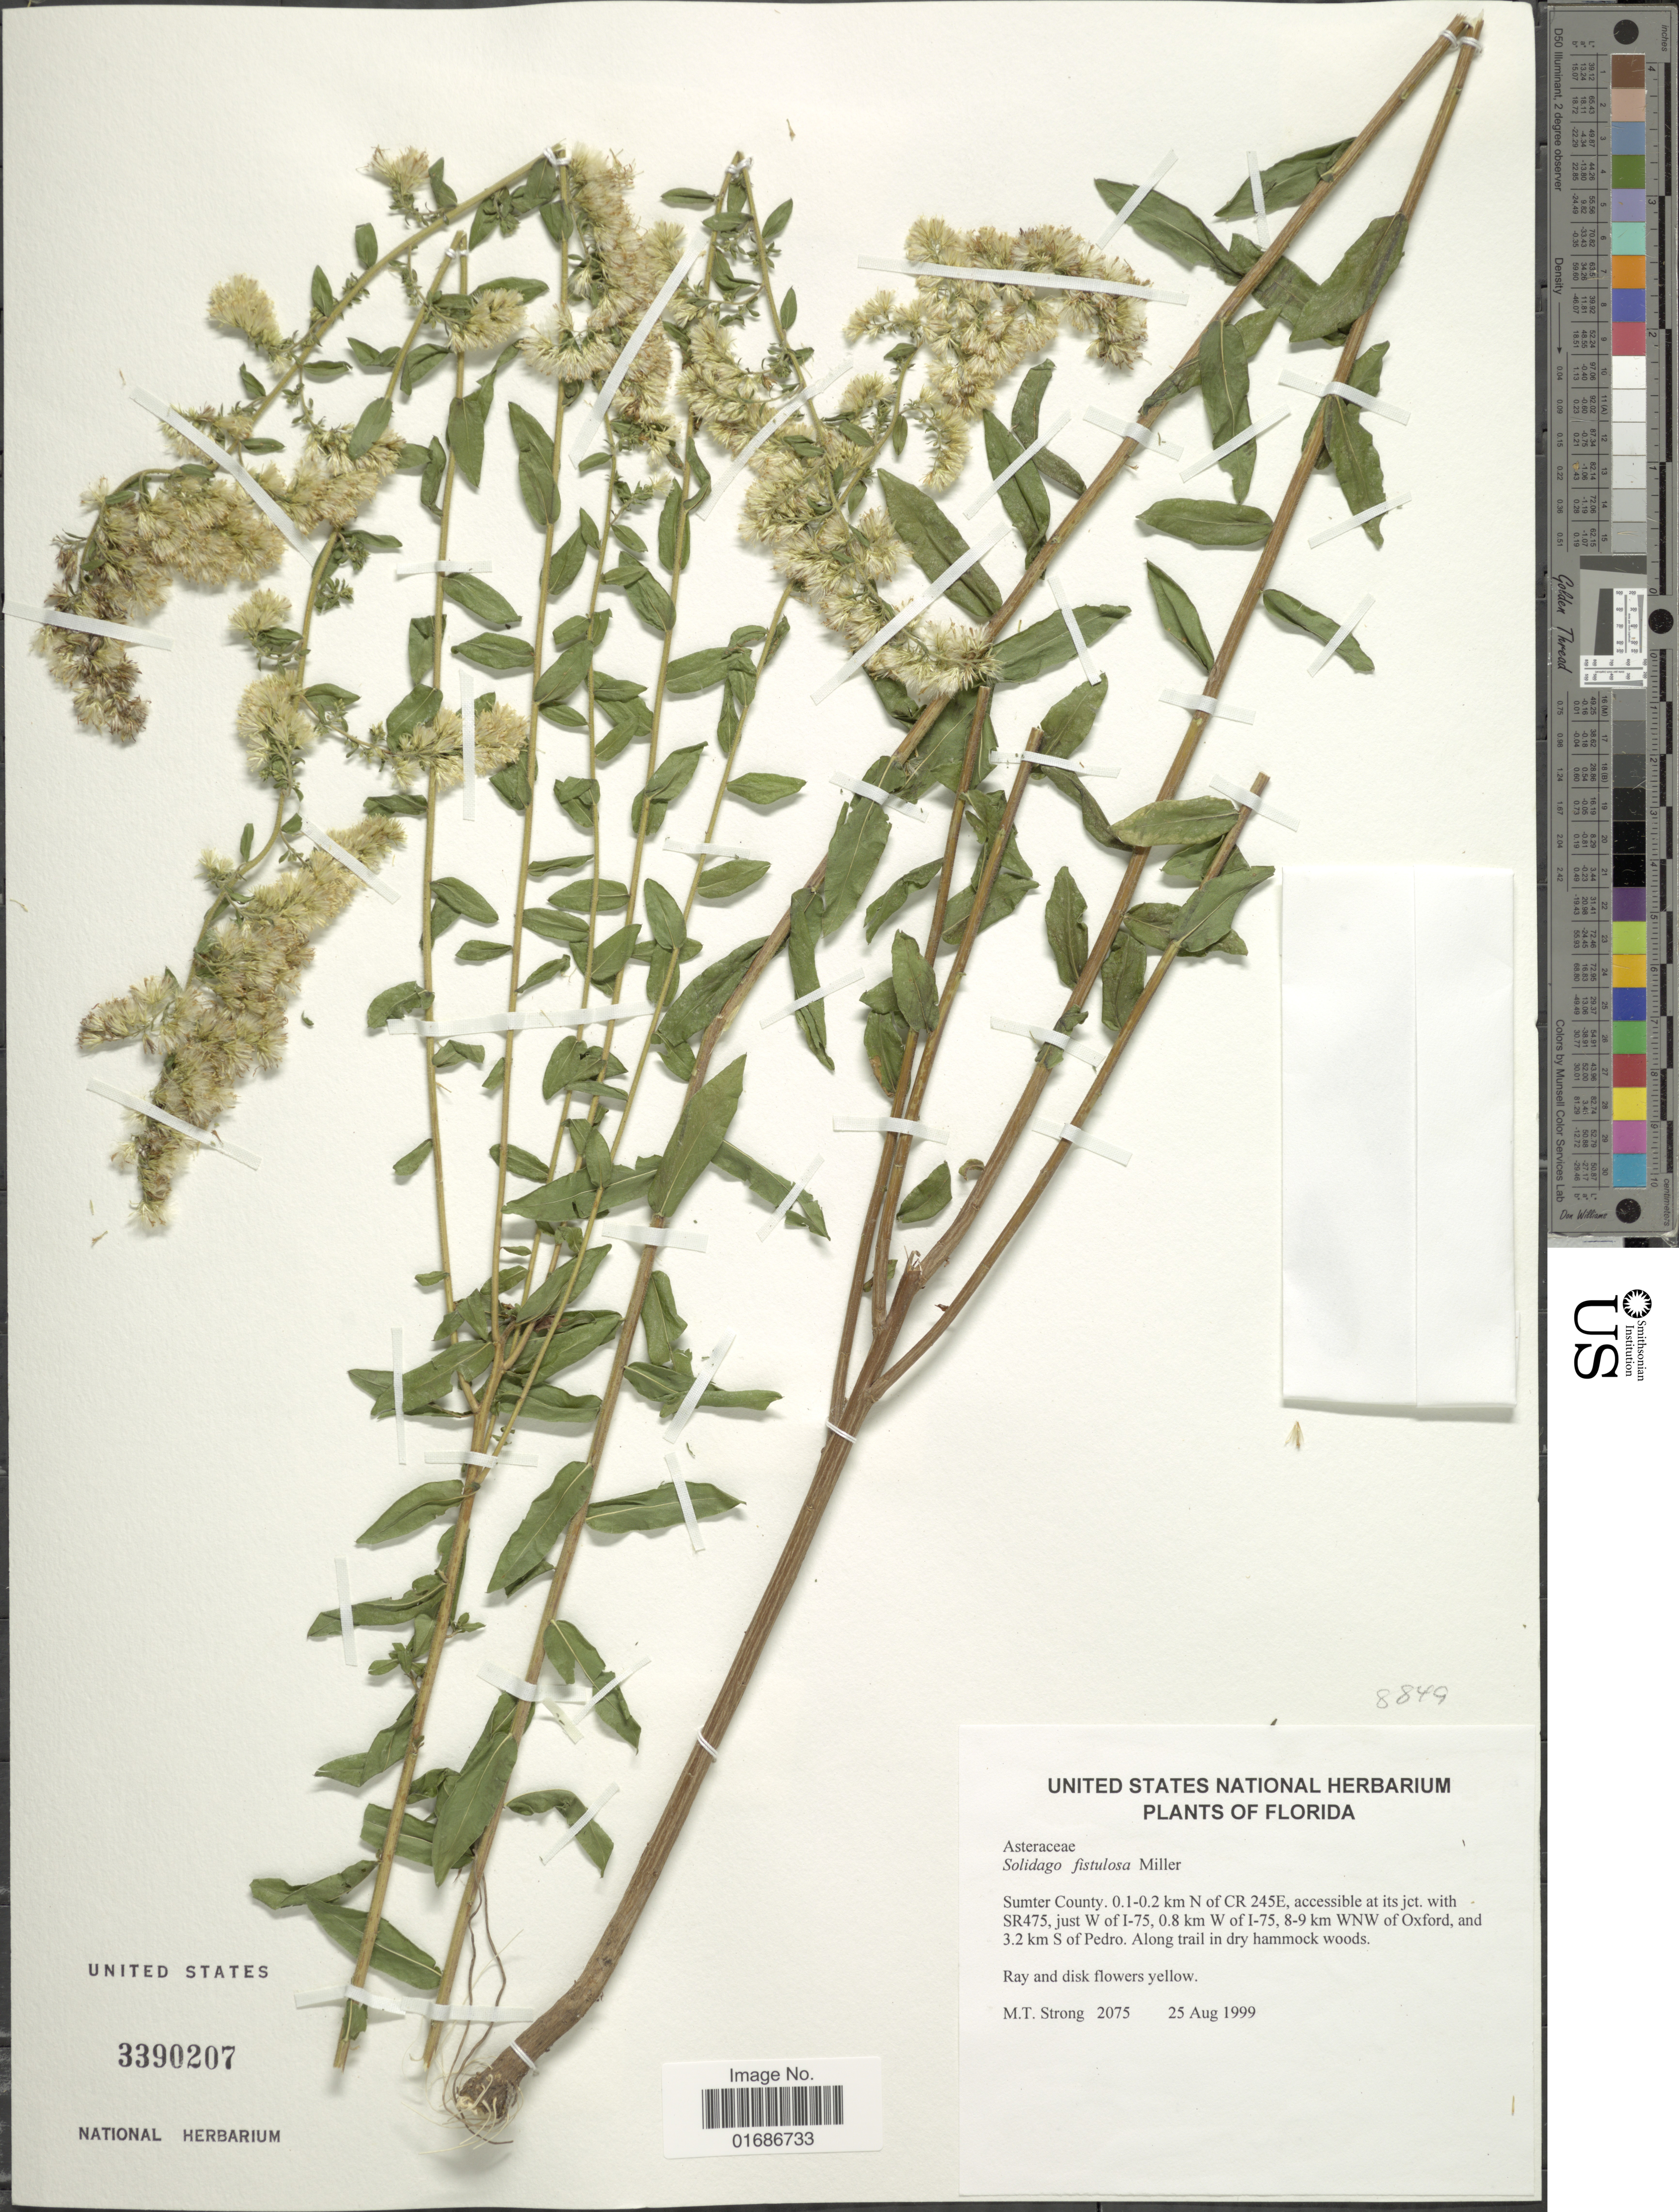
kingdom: Plantae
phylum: Tracheophyta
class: Magnoliopsida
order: Asterales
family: Asteraceae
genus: Solidago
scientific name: Solidago fistulosa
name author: Mill.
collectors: M. T. Strong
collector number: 2075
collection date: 1999-08-25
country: United States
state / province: Florida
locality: Sumter County, 0.1-0.2 km N of CR 245E, accessible at its jct. with SR475, just W of I-75, 0.8 km W of I-75, 8-9 km WNW of Oxford, and 3.2 km S of Pedro, Along trail in dry hammock woods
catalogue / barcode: US 3390207